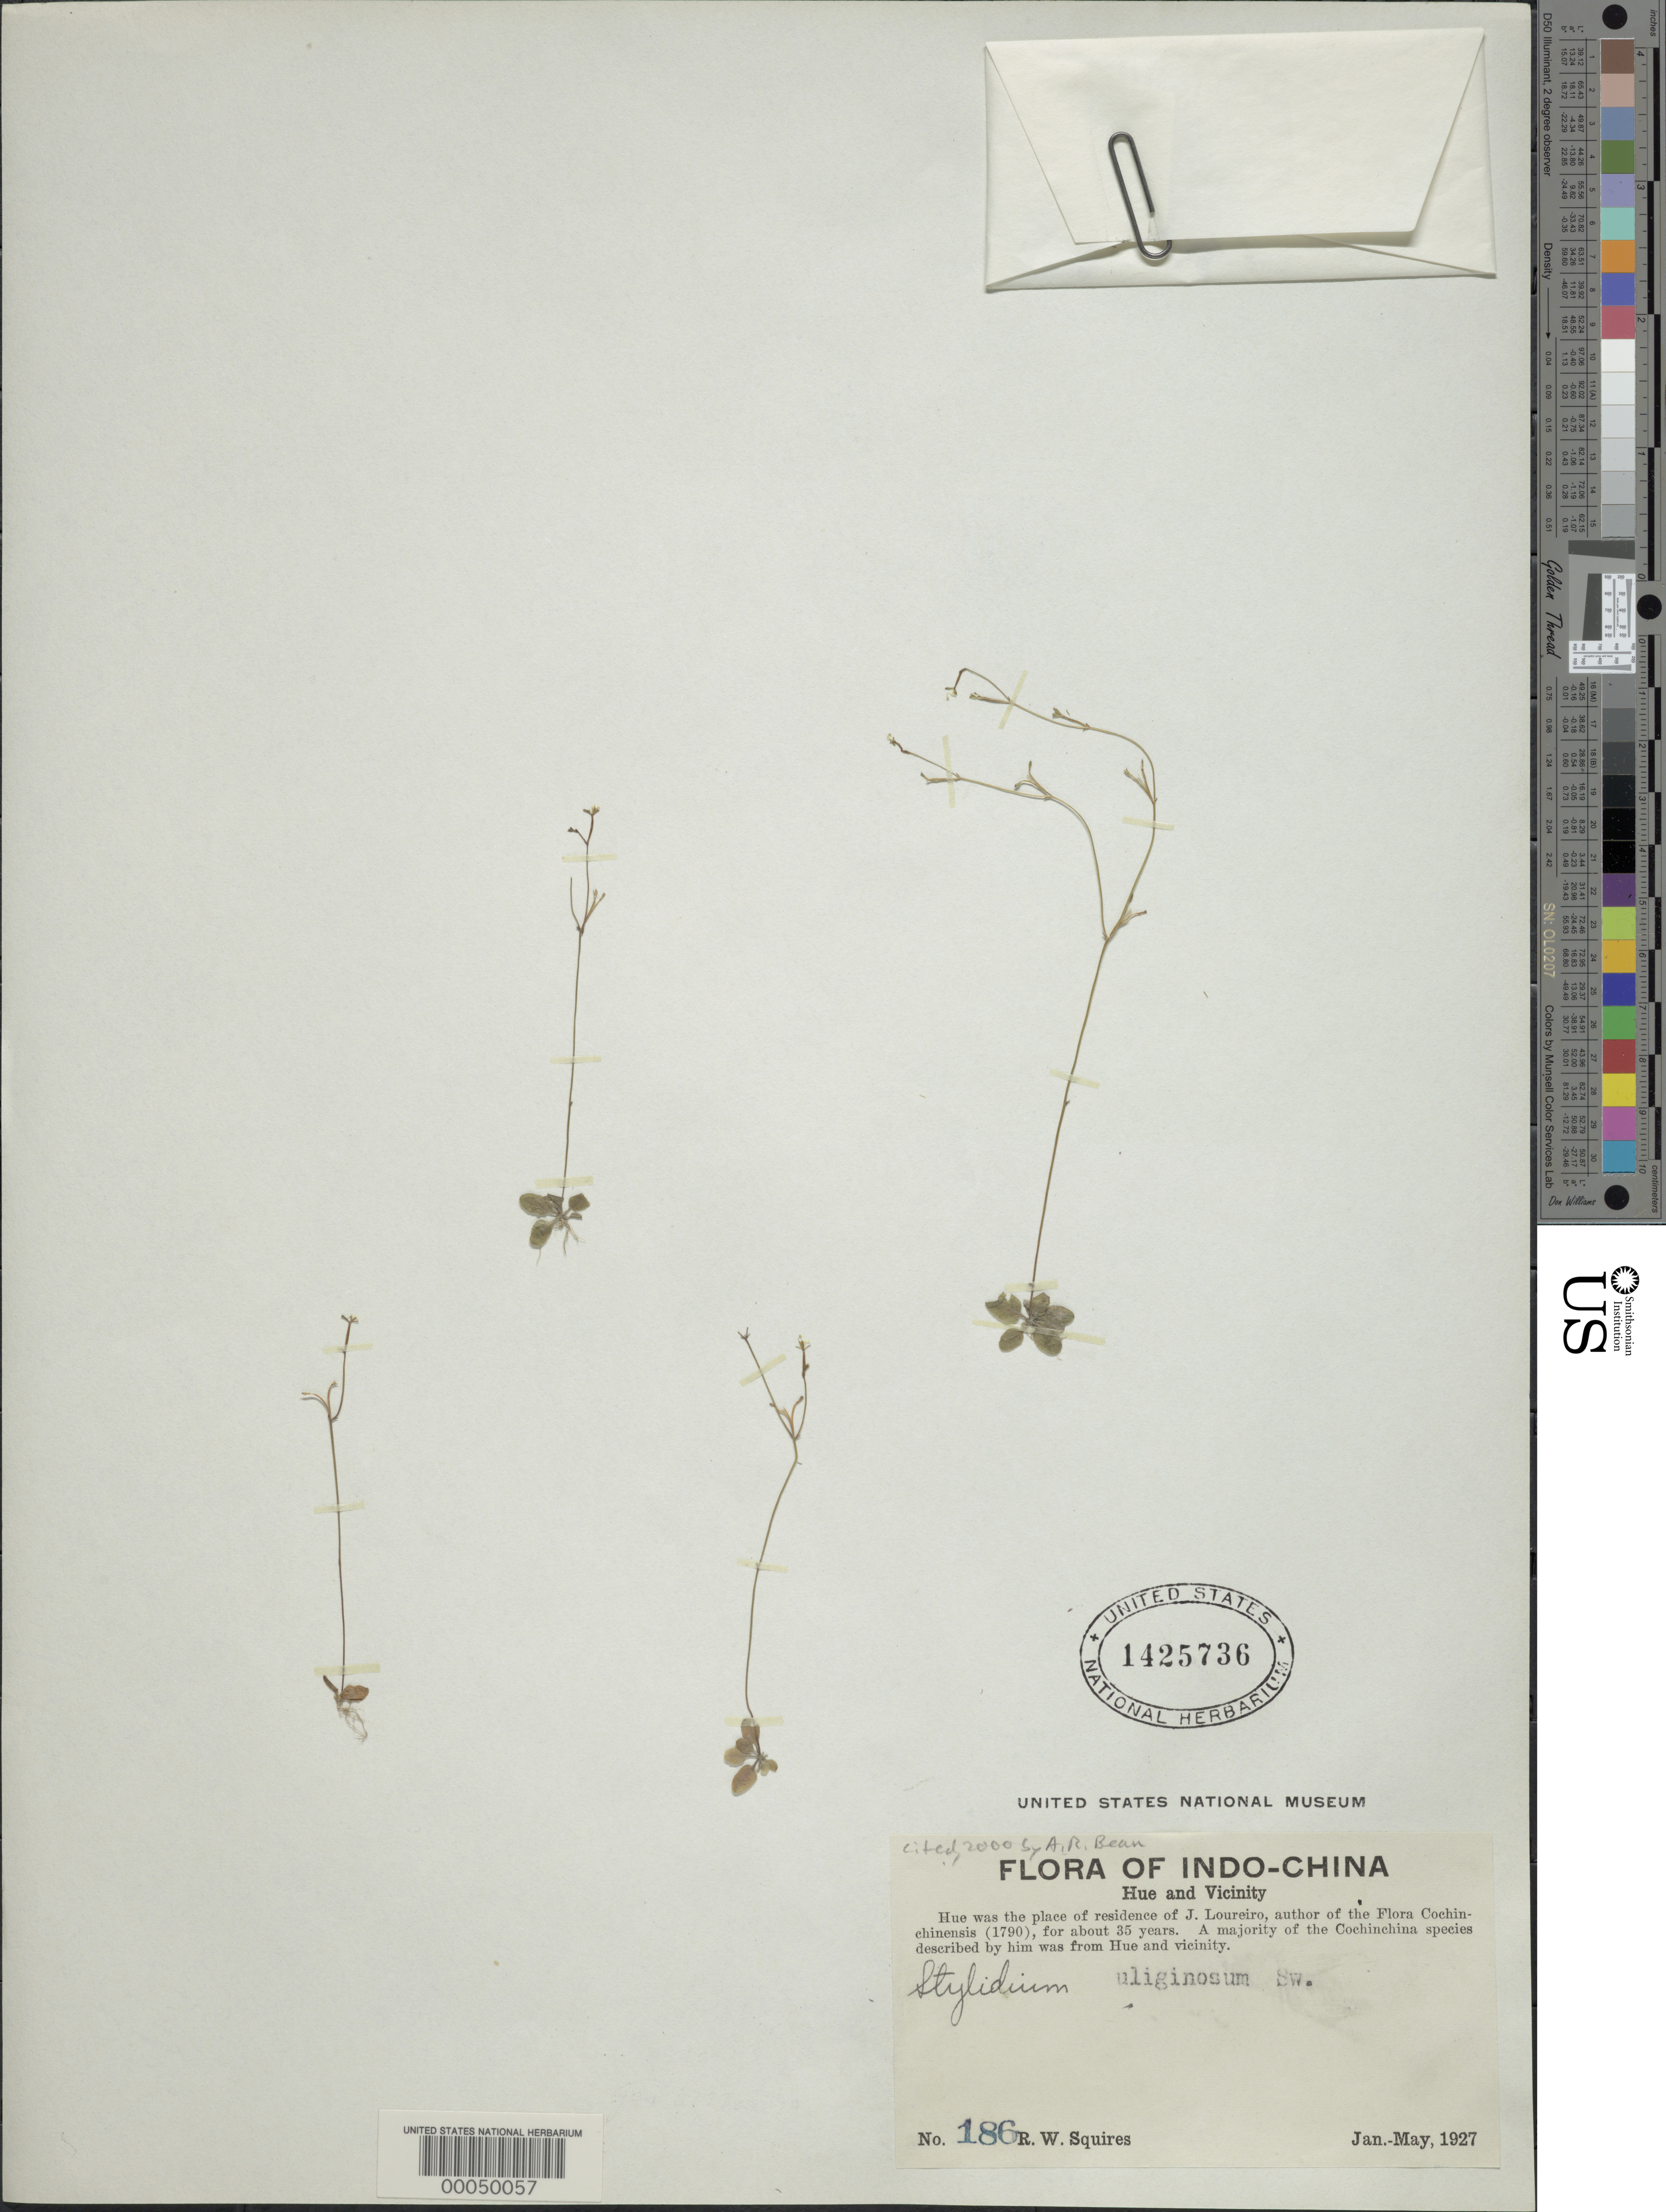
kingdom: Plantae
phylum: Tracheophyta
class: Magnoliopsida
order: Asterales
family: Stylidiaceae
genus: Stylidium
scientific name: Stylidium uliginosum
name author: Sw. ex Willd.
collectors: R. Squires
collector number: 186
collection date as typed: Jan 1927 to -- May 1927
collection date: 1927-01/1927-05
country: Vietnam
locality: Hue and vicinity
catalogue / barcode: US 1425736